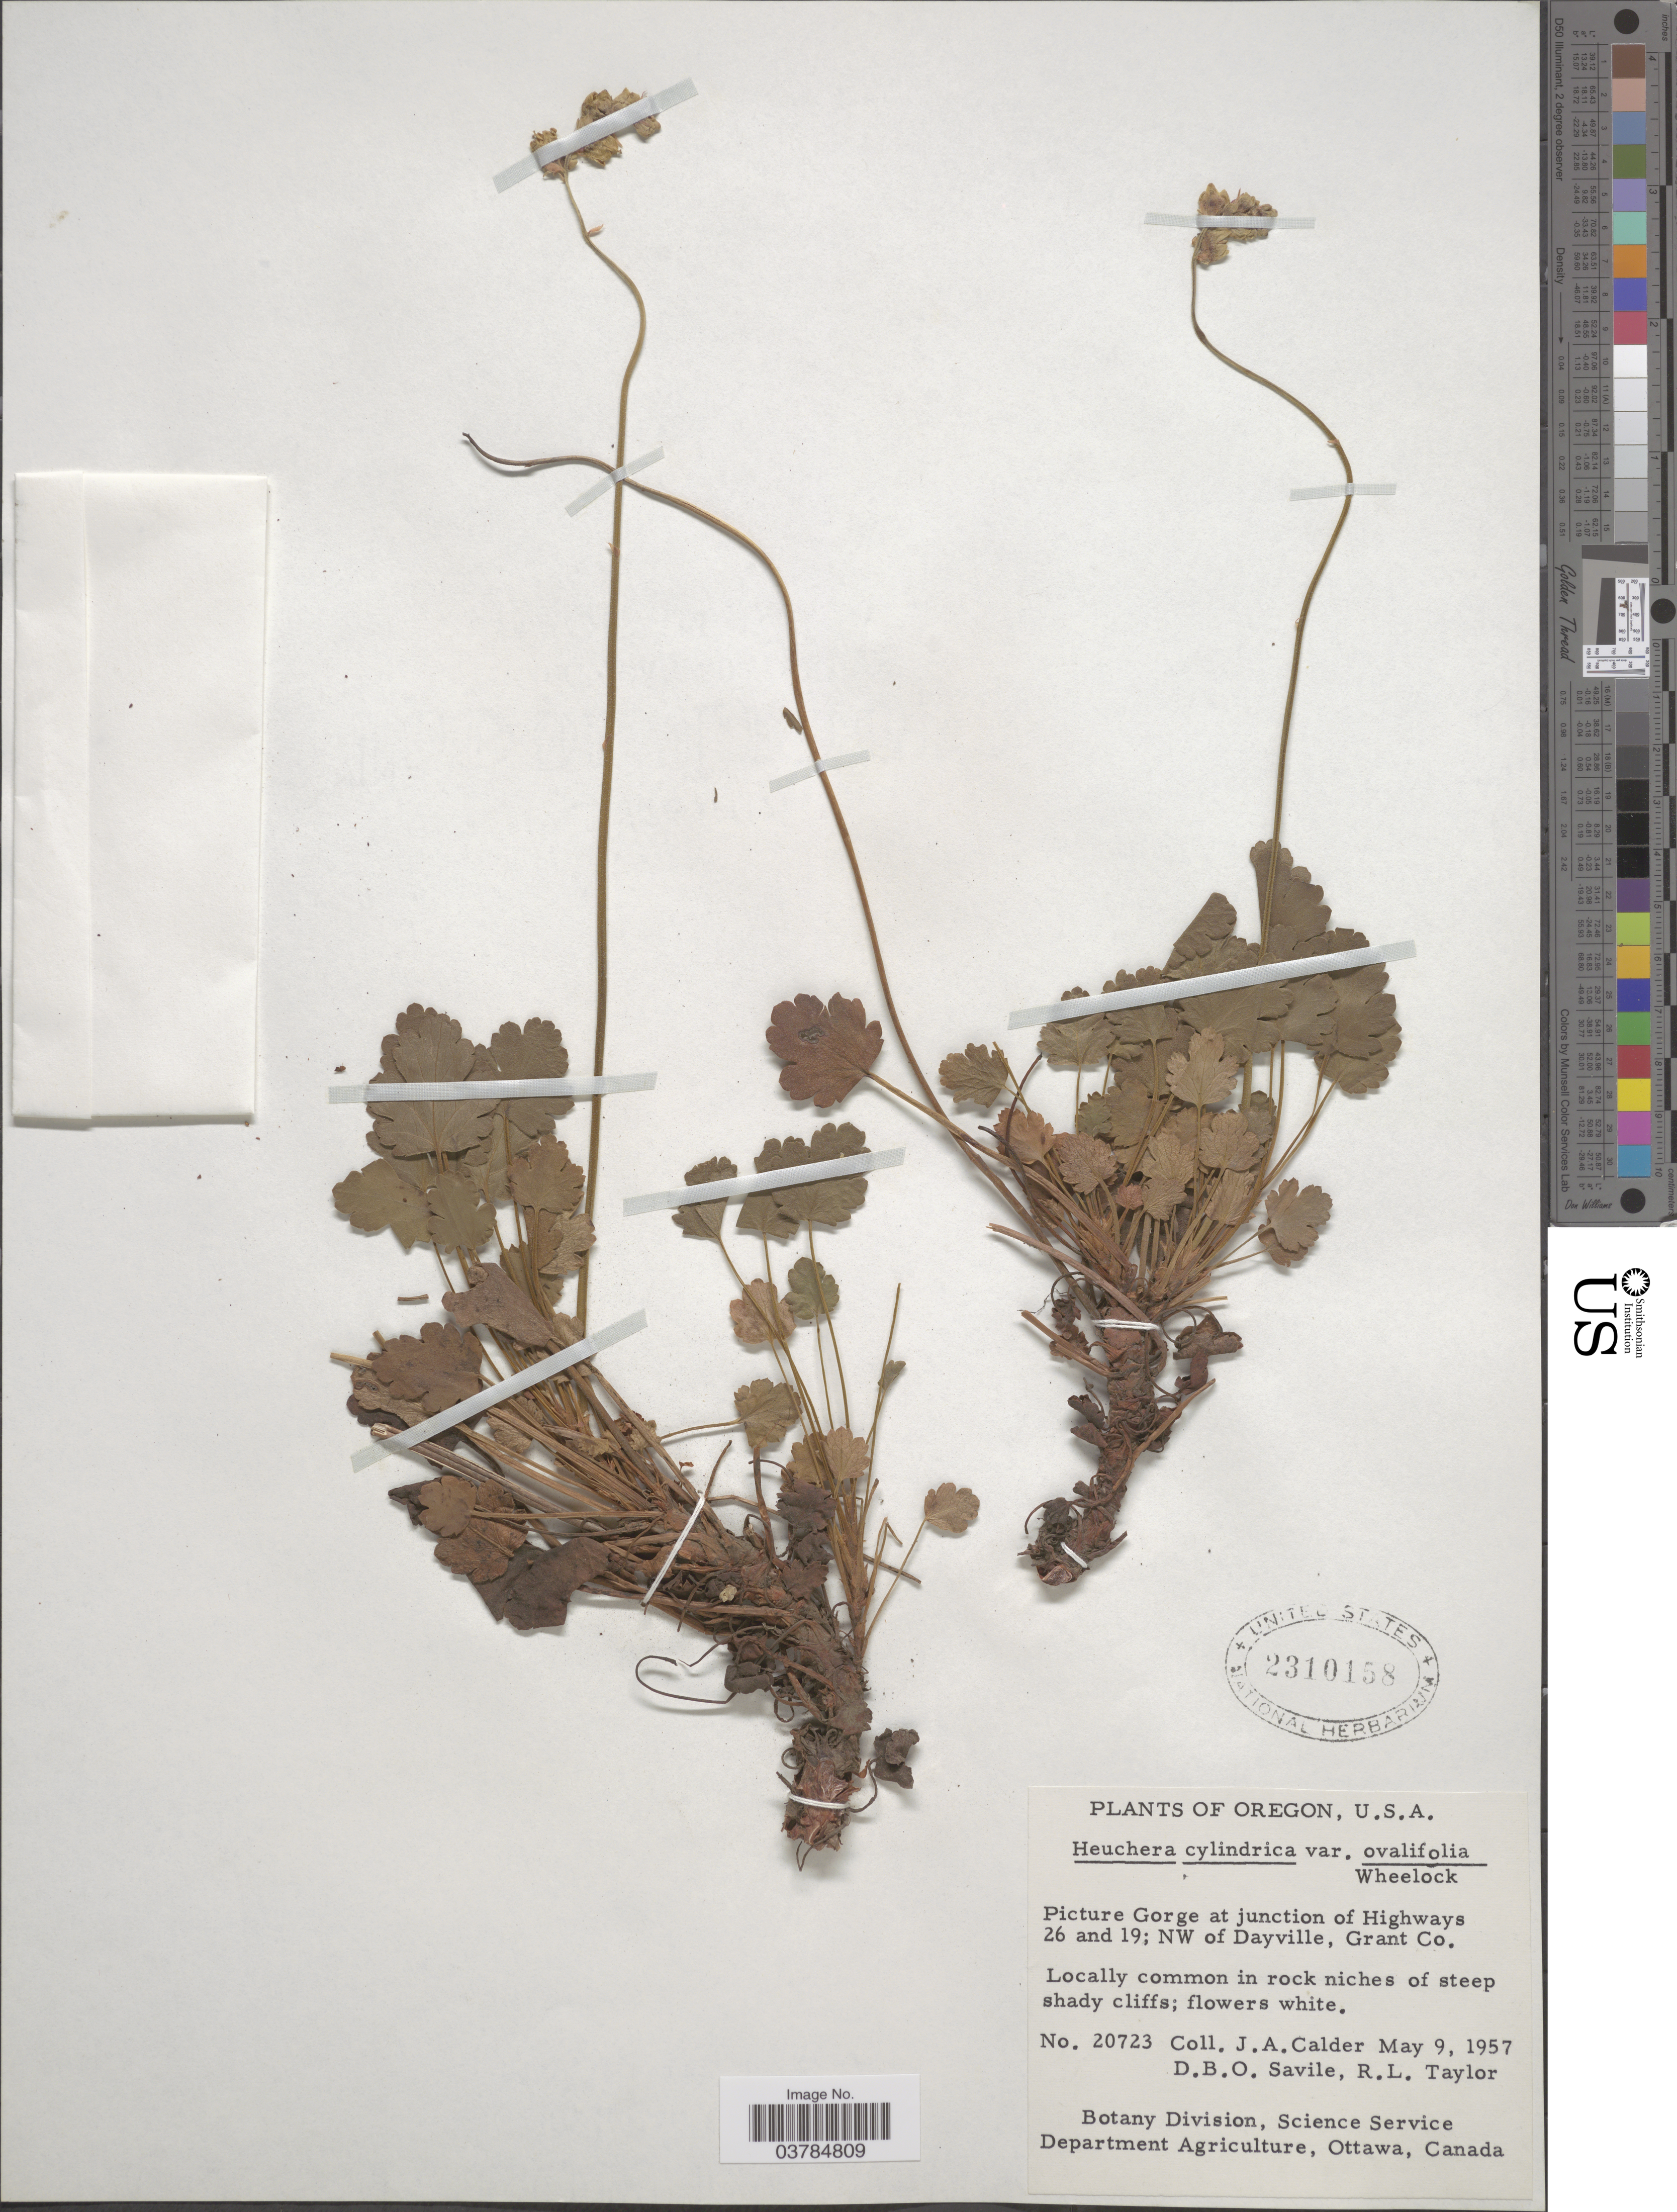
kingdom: Plantae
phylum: Tracheophyta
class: Magnoliopsida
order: Saxifragales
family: Saxifragaceae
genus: Heuchera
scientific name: Heuchera ovalifolia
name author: Torr. & A. Gray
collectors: J. A. Calder, D. Savile & R. Taylor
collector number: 20723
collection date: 1957-05-09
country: United States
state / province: Oregon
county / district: Grant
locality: Picture Gorge at junction of Highways 26 and 19; NW of Dayville, Grant Co.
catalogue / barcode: US 2310158